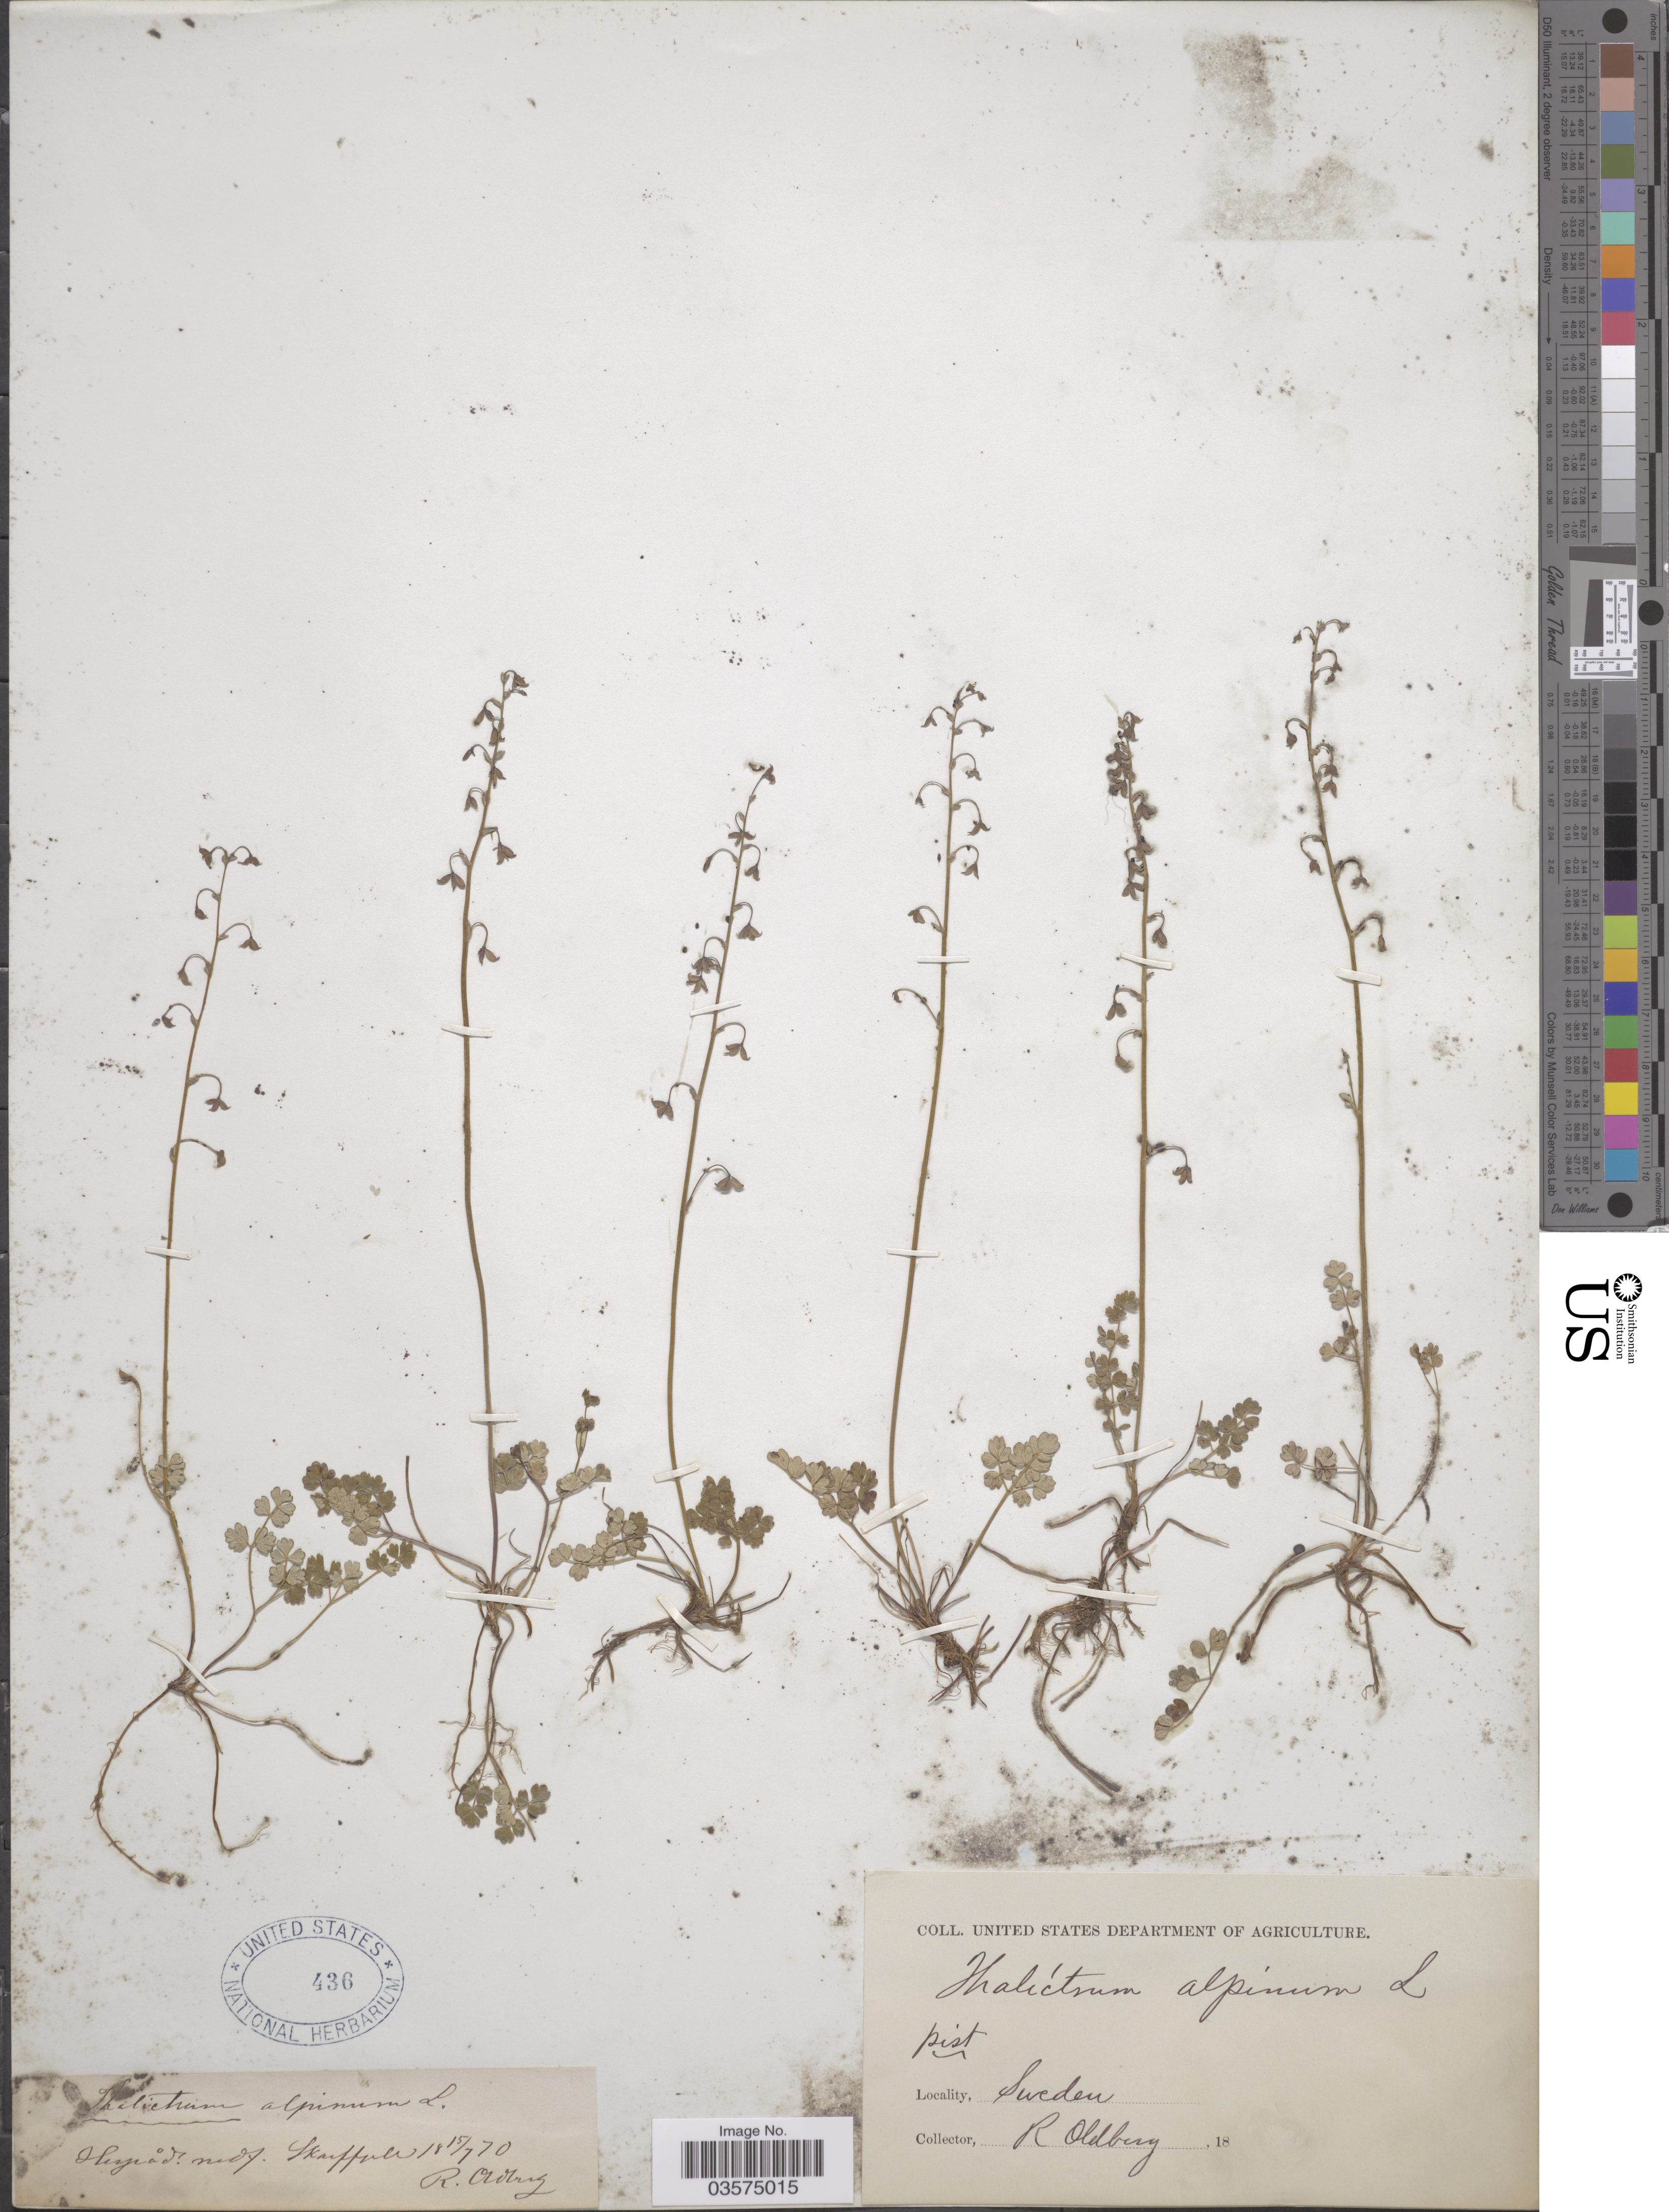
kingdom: Plantae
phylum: Tracheophyta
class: Magnoliopsida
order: Ranunculales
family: Ranunculaceae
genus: Thalictrum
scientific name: Thalictrum alpinum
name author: L.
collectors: R. Oldberg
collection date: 1870-07-15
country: Sweden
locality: Herjad. n. of Skarffjell [interpreted]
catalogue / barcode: US 436